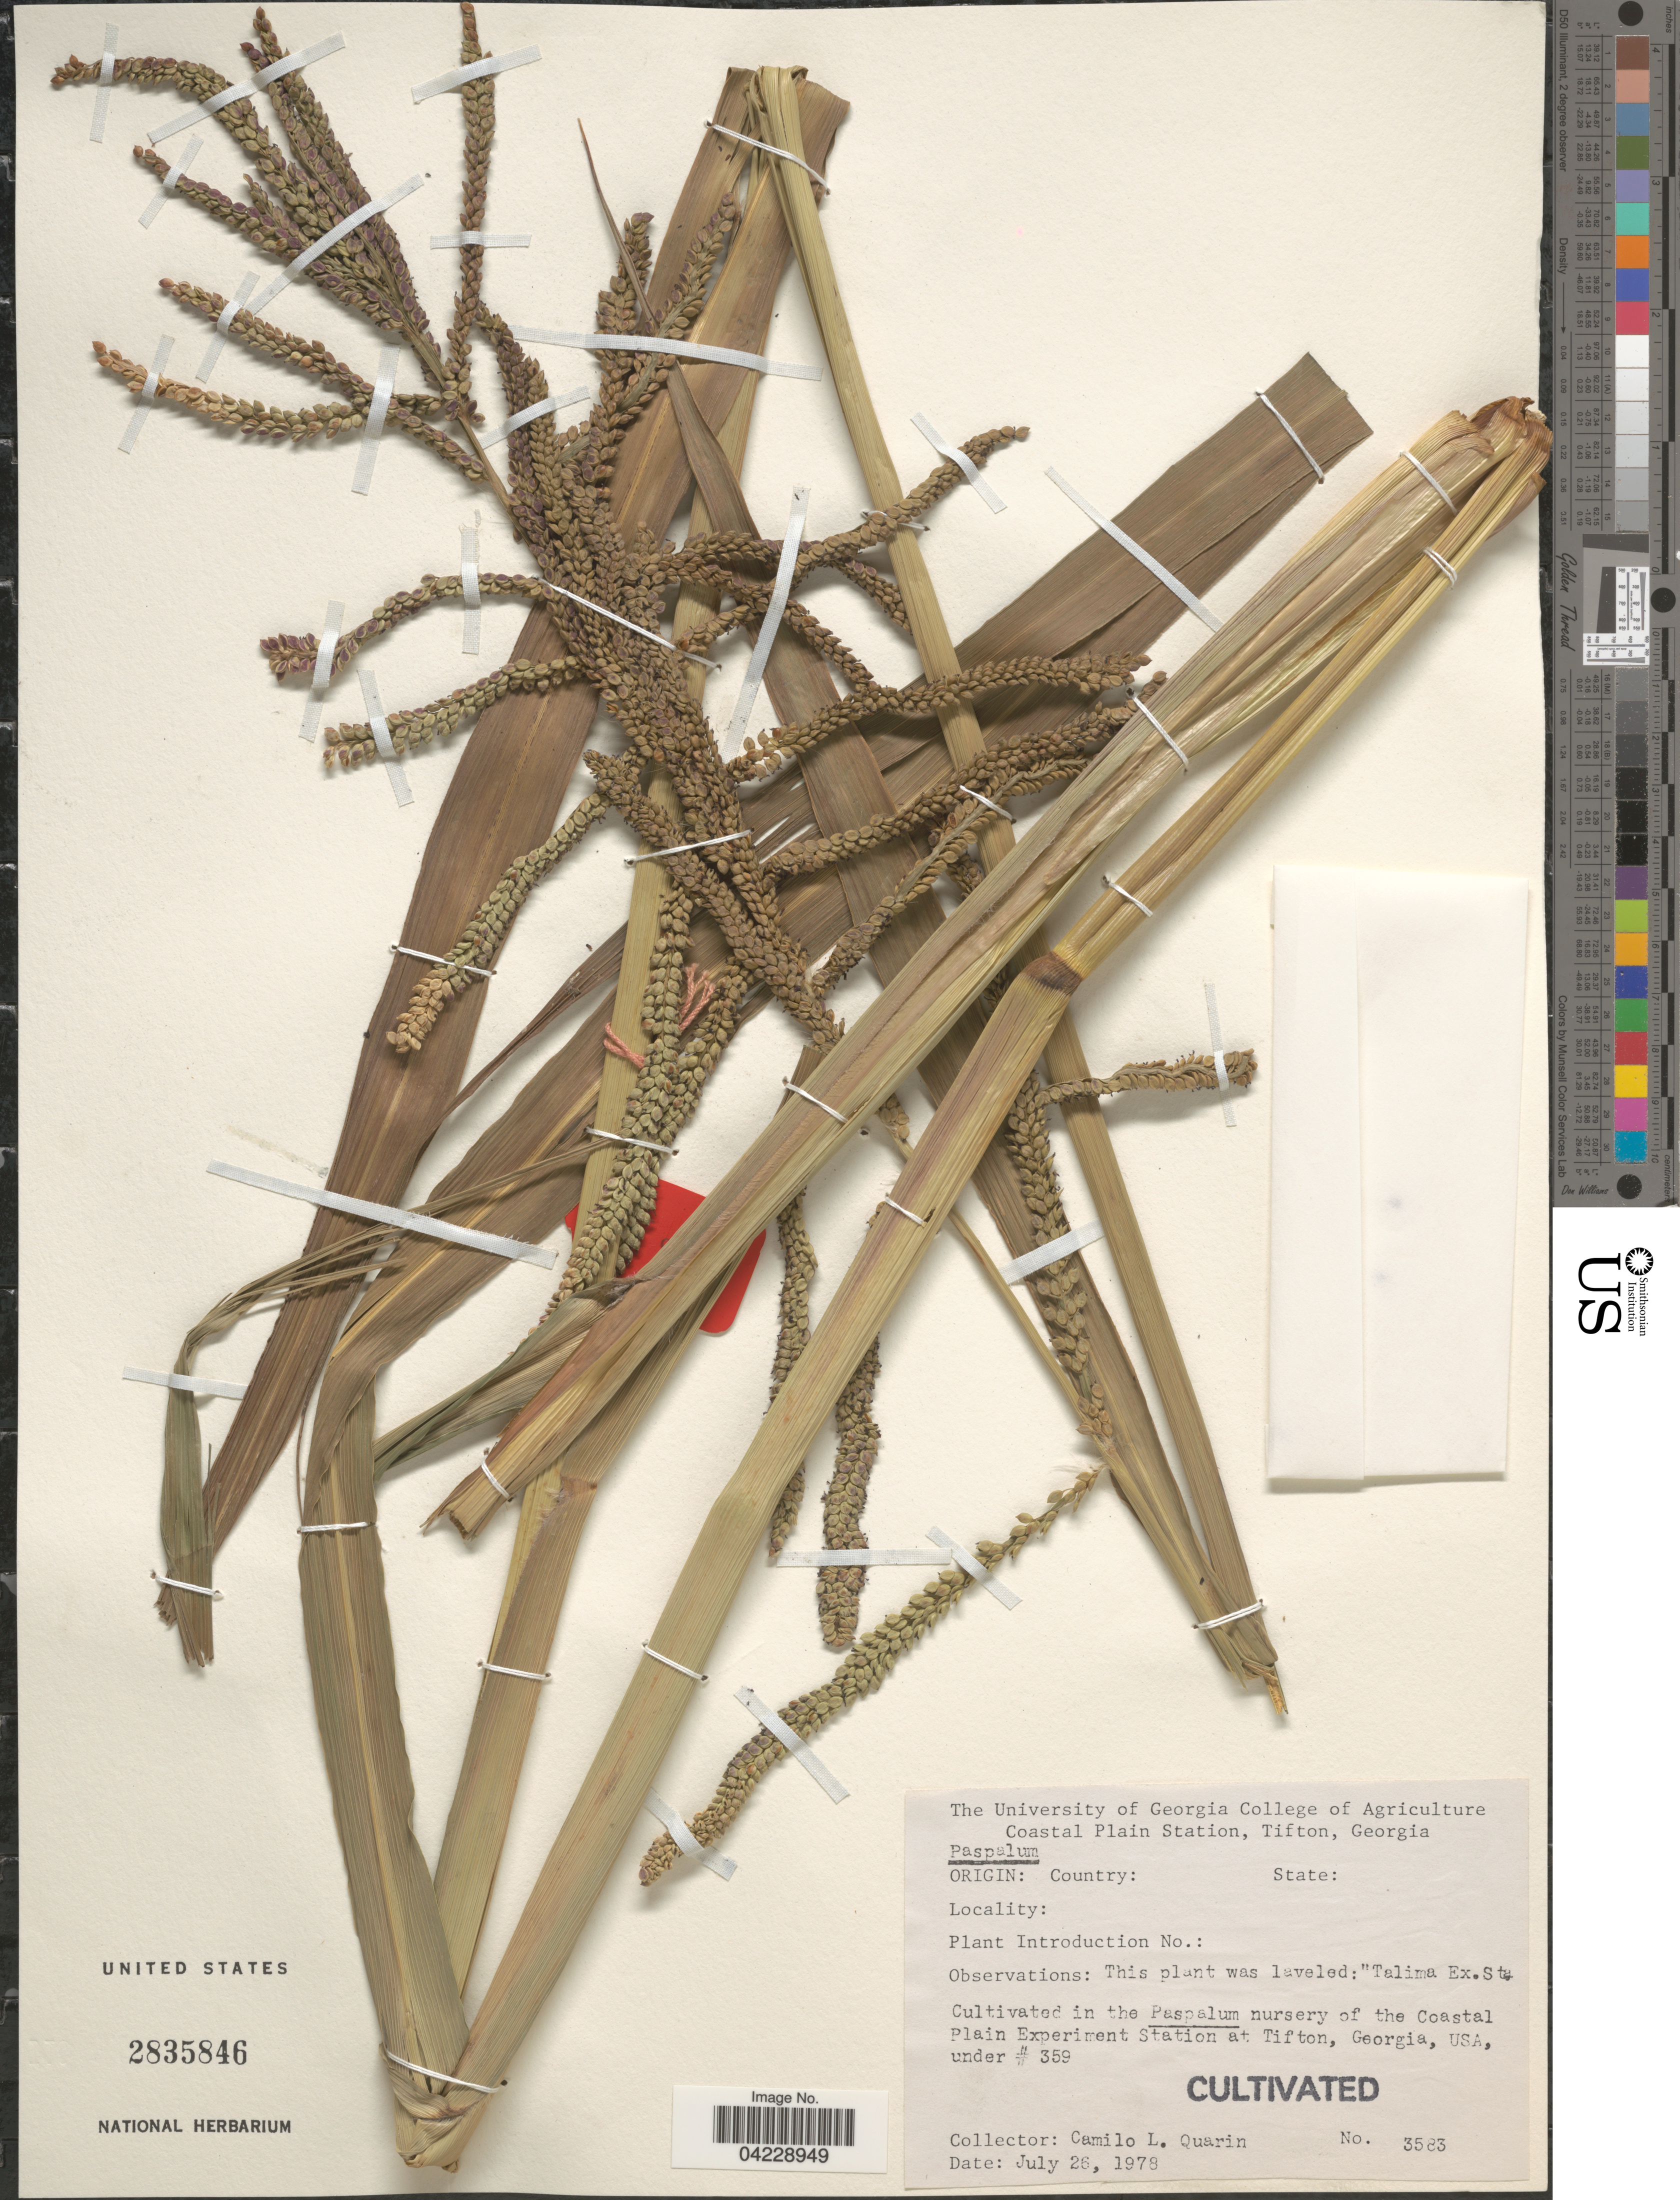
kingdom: Plantae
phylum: Tracheophyta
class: Liliopsida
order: Poales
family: Poaceae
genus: Paspalum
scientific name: Paspalum sp.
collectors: C. Quarin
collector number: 3583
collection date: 1978-07-26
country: United States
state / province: Georgia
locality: In the Paspalum nursery of the Coastal Plain Experiment Station at Tifton, under # 359.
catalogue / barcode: US 2835846